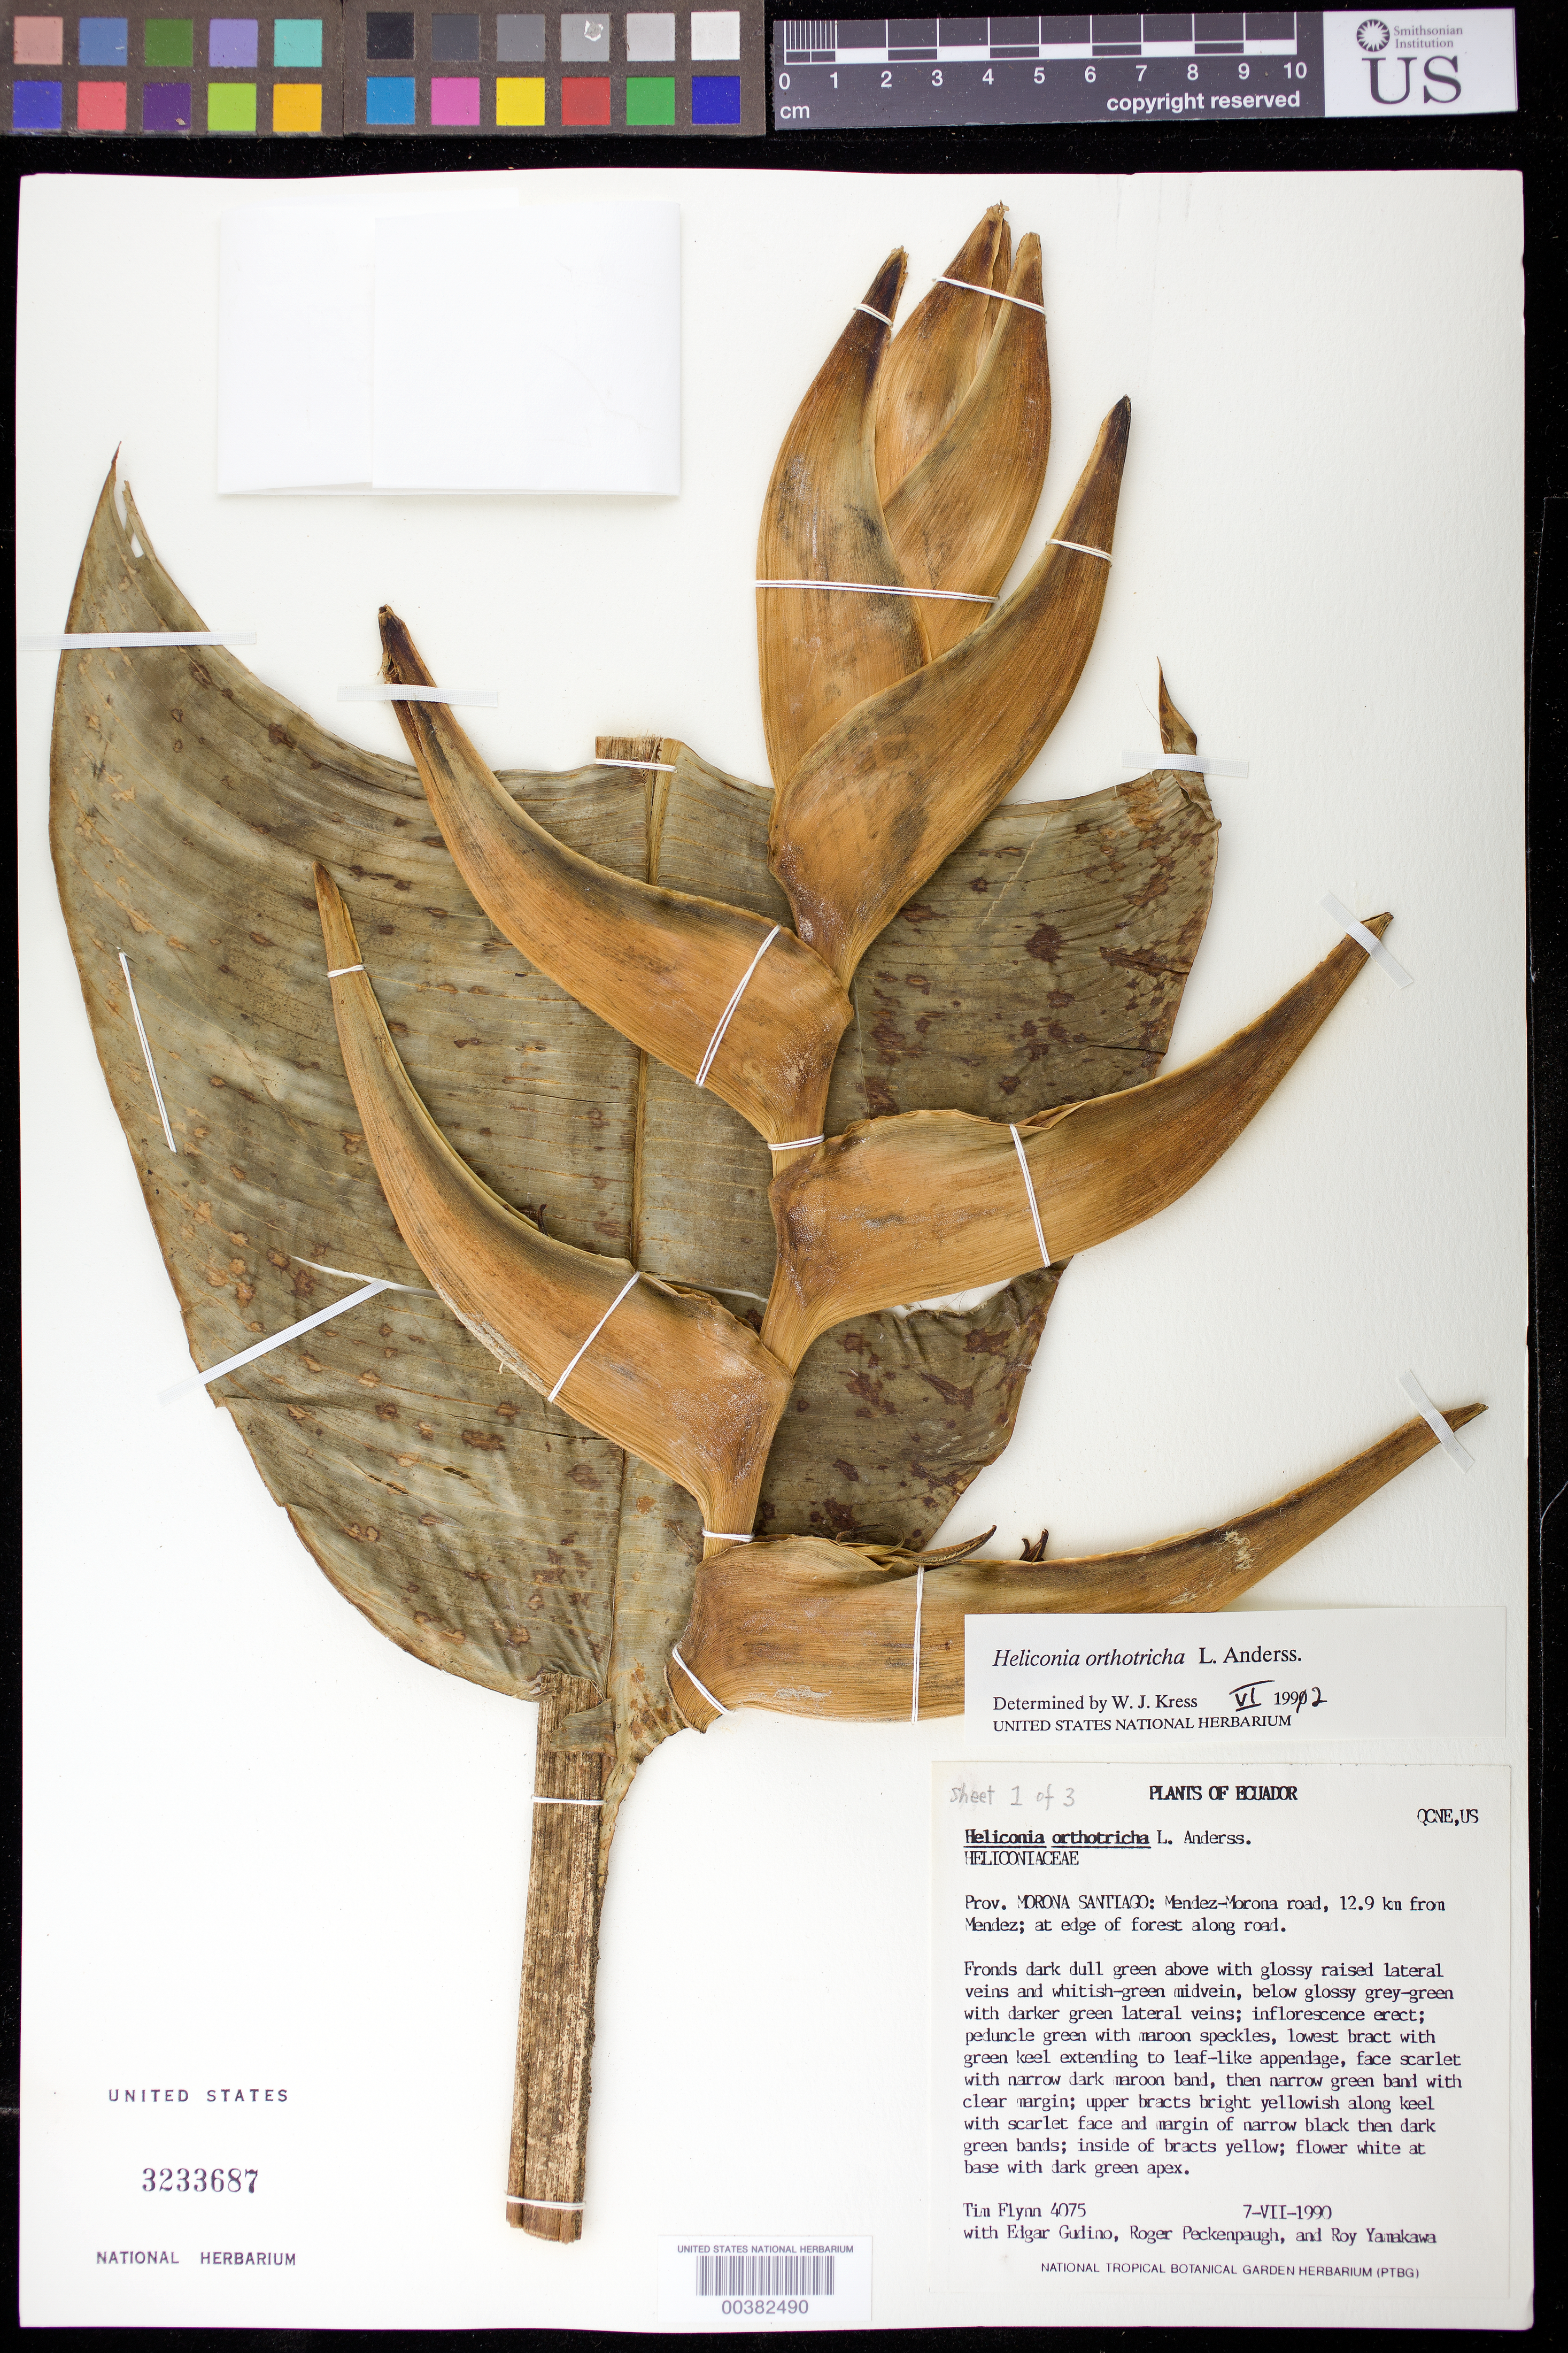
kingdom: Plantae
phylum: Tracheophyta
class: Liliopsida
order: Zingiberales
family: Heliconiaceae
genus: Heliconia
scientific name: Heliconia orthotricha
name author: L. Andersson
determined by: Kress, W. J., (US), Smithsonian Institution - National Museum of Natural History (UNITED STATES)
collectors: T. W. Flynn, E. Gudiño, R. Peckinpaugh & R. Yamakawa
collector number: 4075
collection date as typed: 07 Jul 1990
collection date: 1990-07-07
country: Ecuador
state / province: Morona-Santiago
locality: Mendez-morona road. 12.9 km from mendez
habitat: Edge of forest along rd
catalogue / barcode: US 3233687